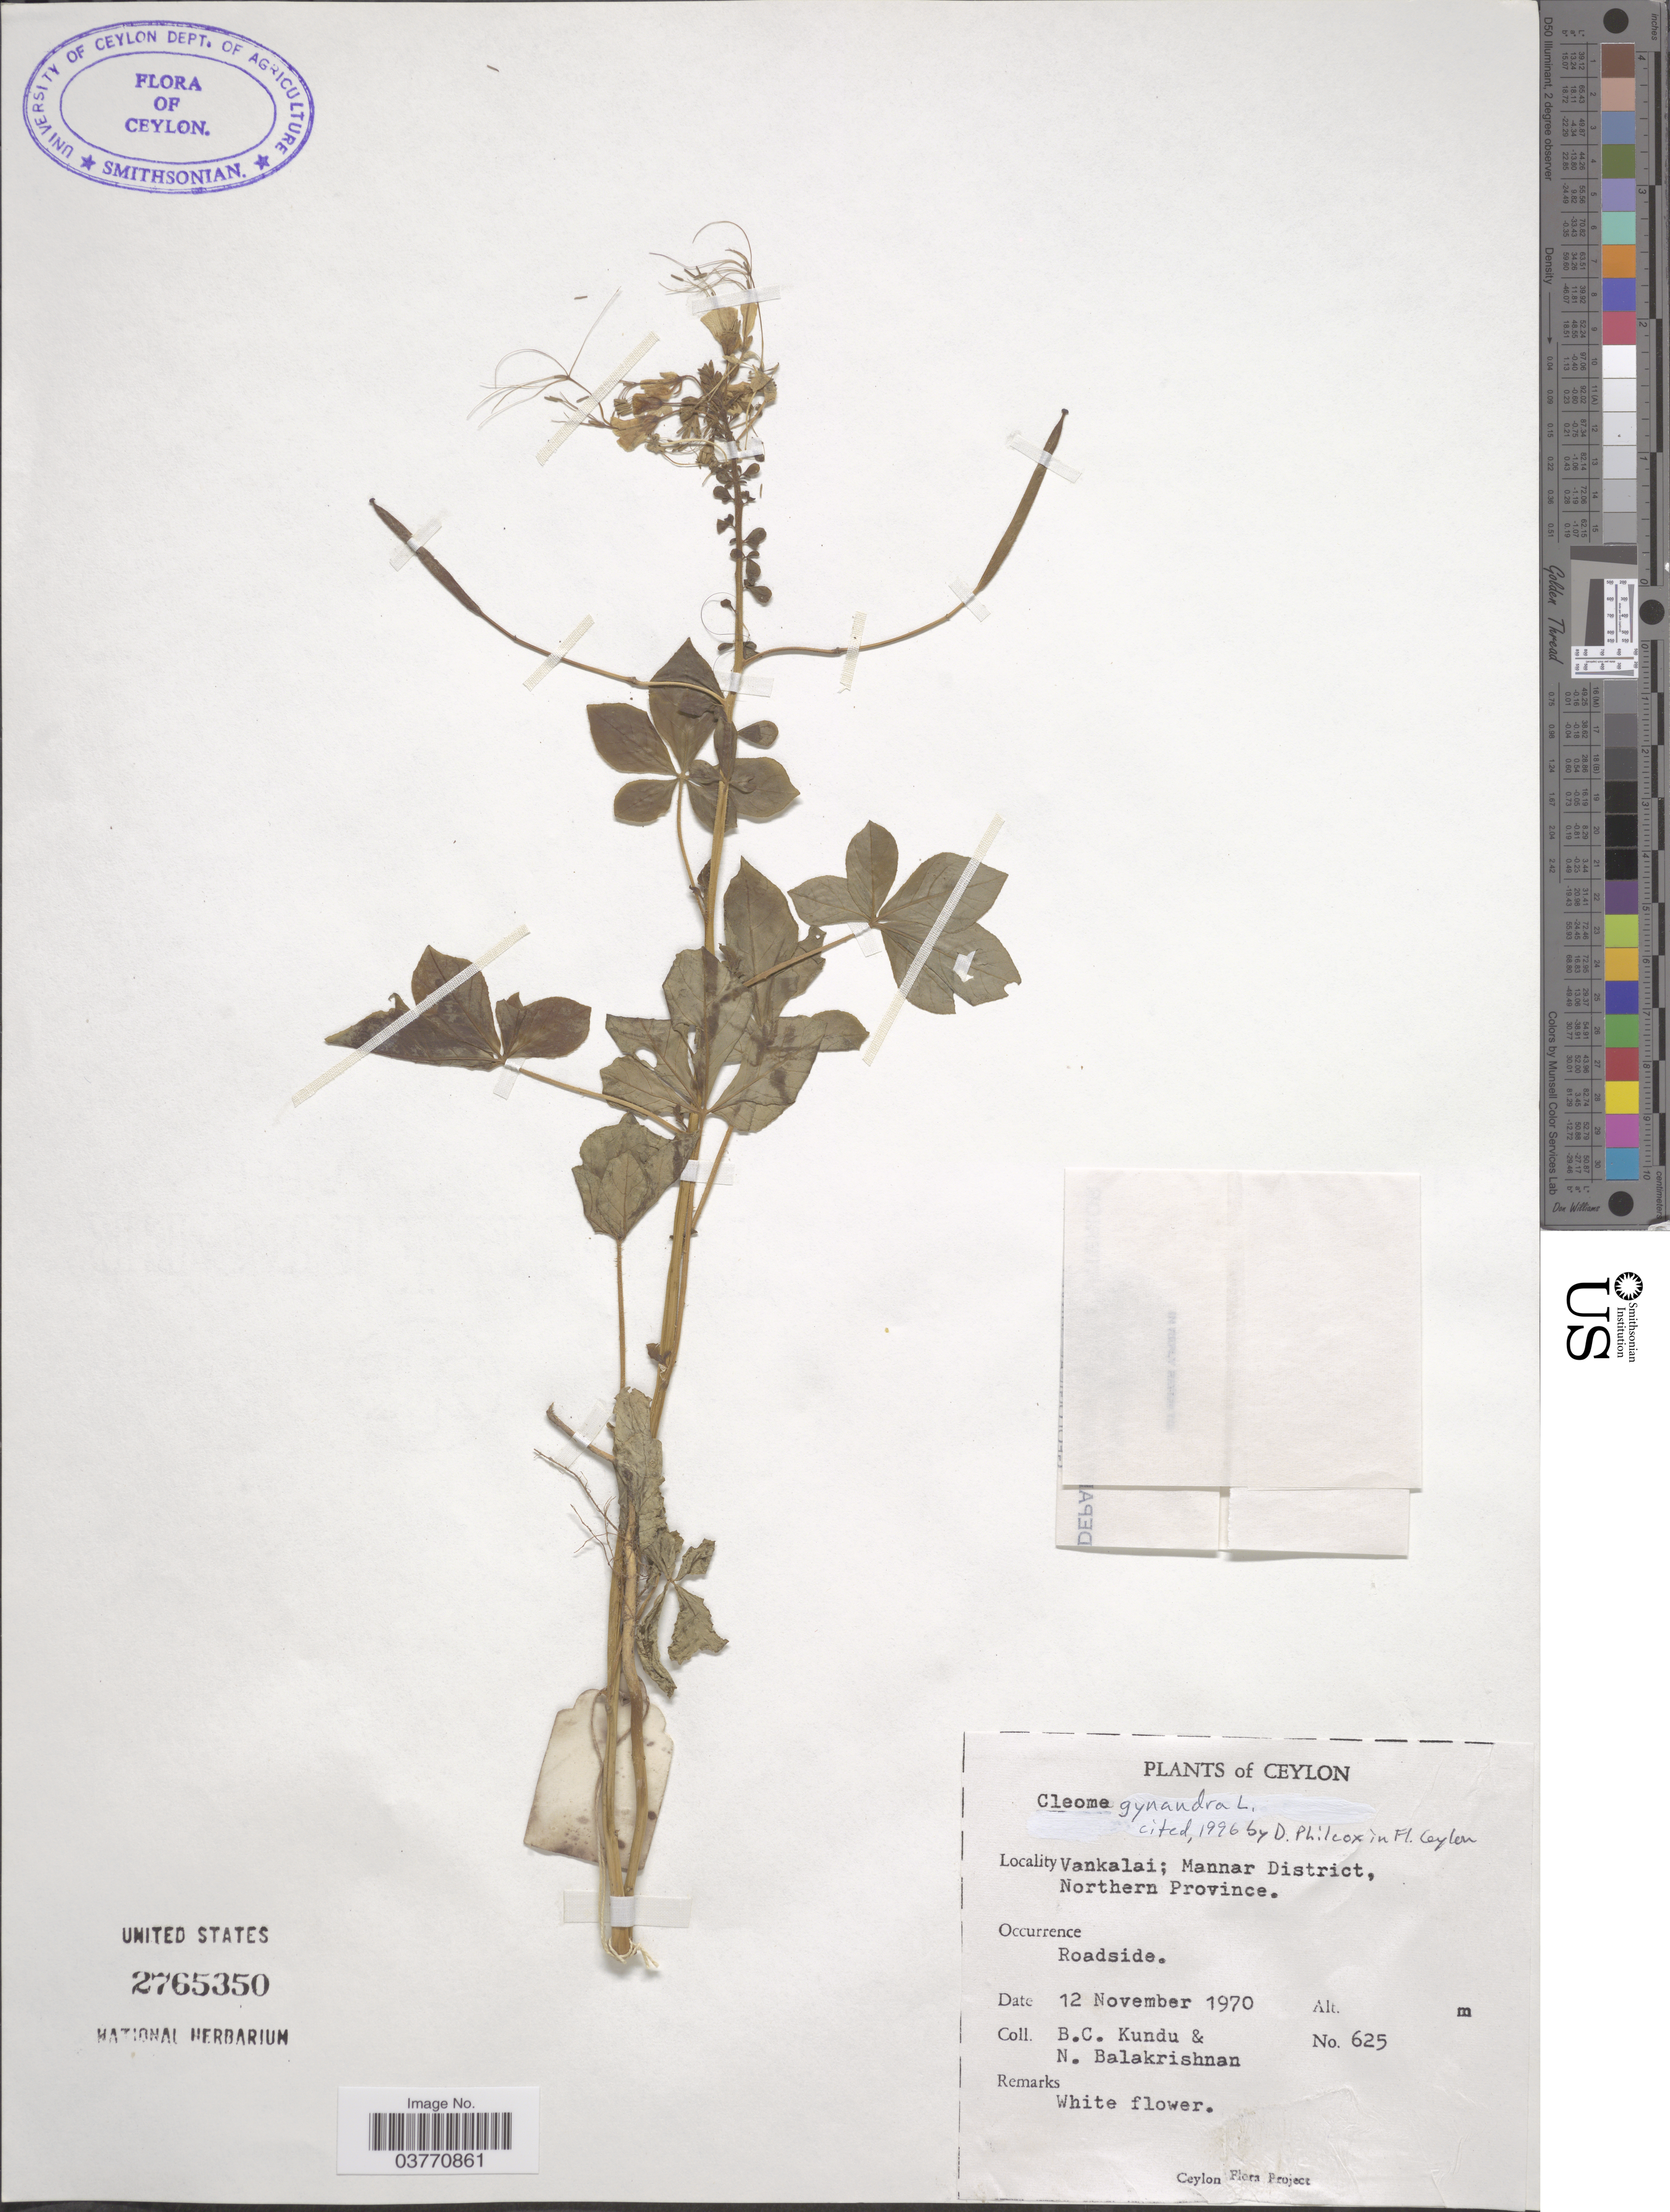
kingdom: Plantae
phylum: Tracheophyta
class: Magnoliopsida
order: Brassicales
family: Cleomaceae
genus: Gynandropsis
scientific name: Gynandropsis gynandra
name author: (L.) Briq.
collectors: B. C. Kundu & N. Balakrishnan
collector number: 625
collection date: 1970-11-12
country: Sri Lanka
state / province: Northern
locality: Ceylon. Vankalai; Mannar District, Northern Province.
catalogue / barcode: US 2765350